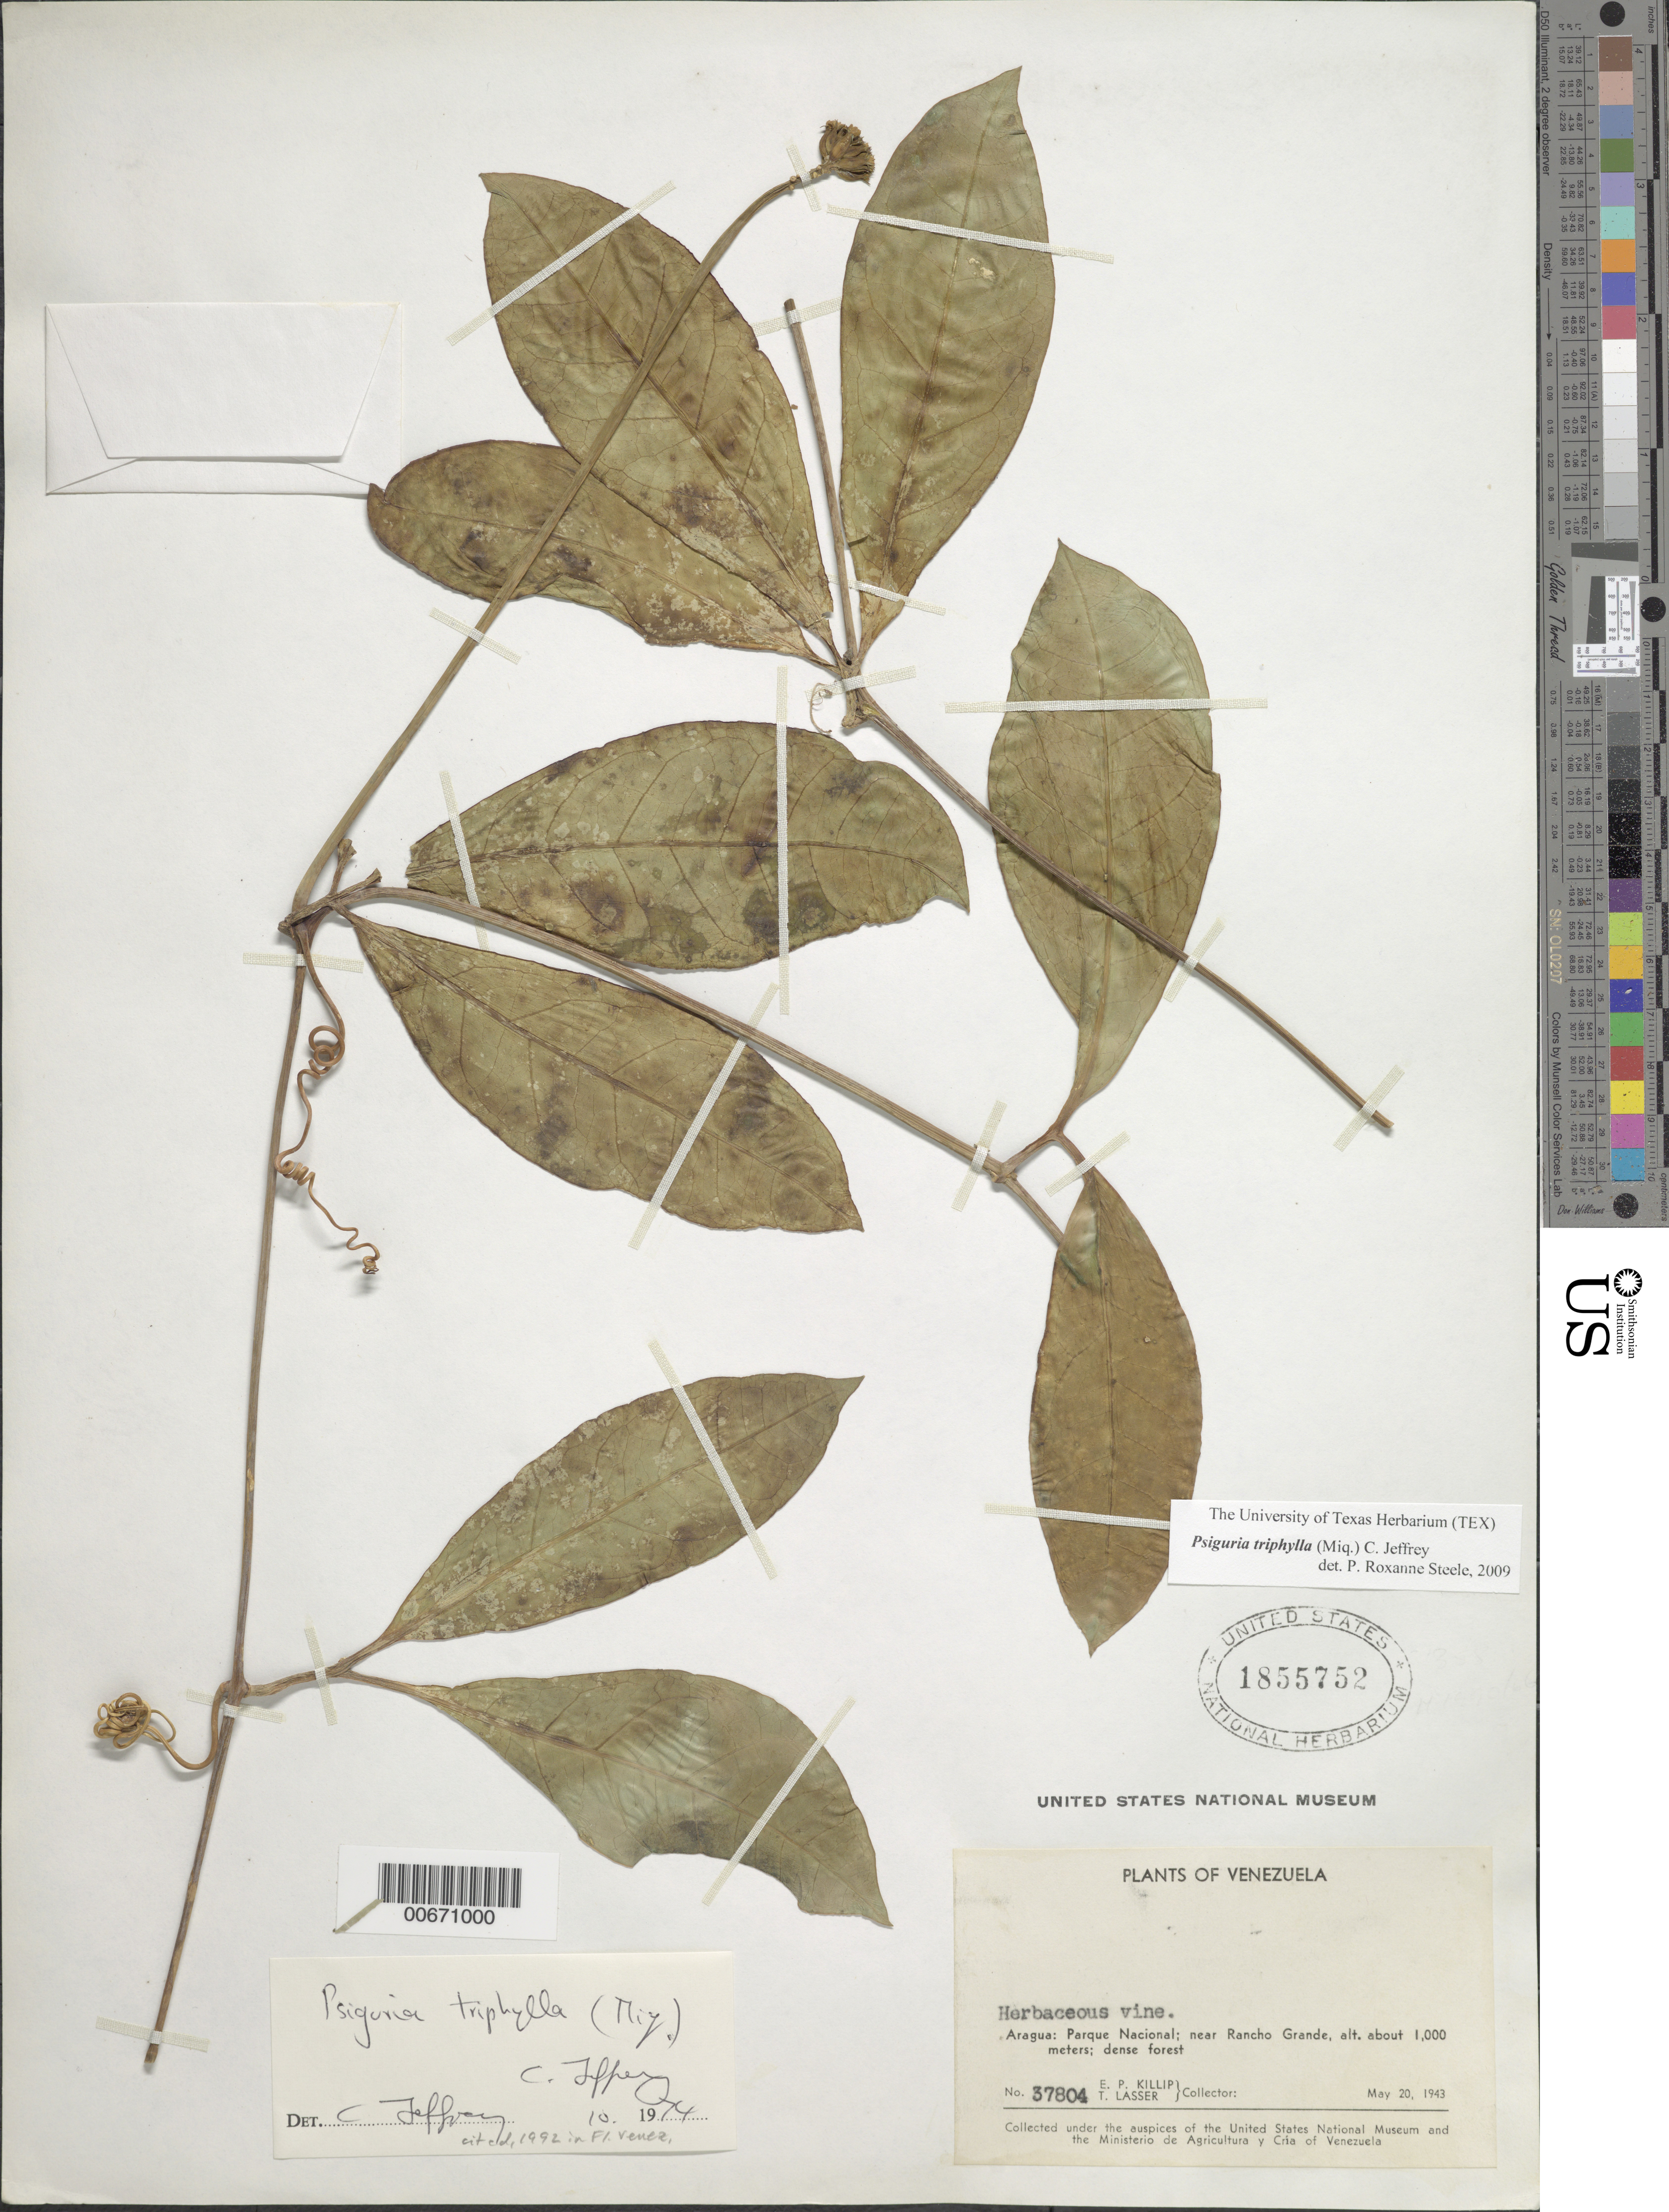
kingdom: Plantae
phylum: Tracheophyta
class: Magnoliopsida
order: Cucurbitales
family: Cucurbitaceae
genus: Psiguria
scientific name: Psiguria triphylla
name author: (Miq.) C. Jeffrey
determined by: Jeffrey, C.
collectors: E. P. Killip & T. Lasser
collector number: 37804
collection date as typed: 20-May-43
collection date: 1943-05-20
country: Venezuela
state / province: Aragua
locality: Parque Nacional; near Rancho Grande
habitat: Dense forest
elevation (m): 1000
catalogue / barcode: US 1855752